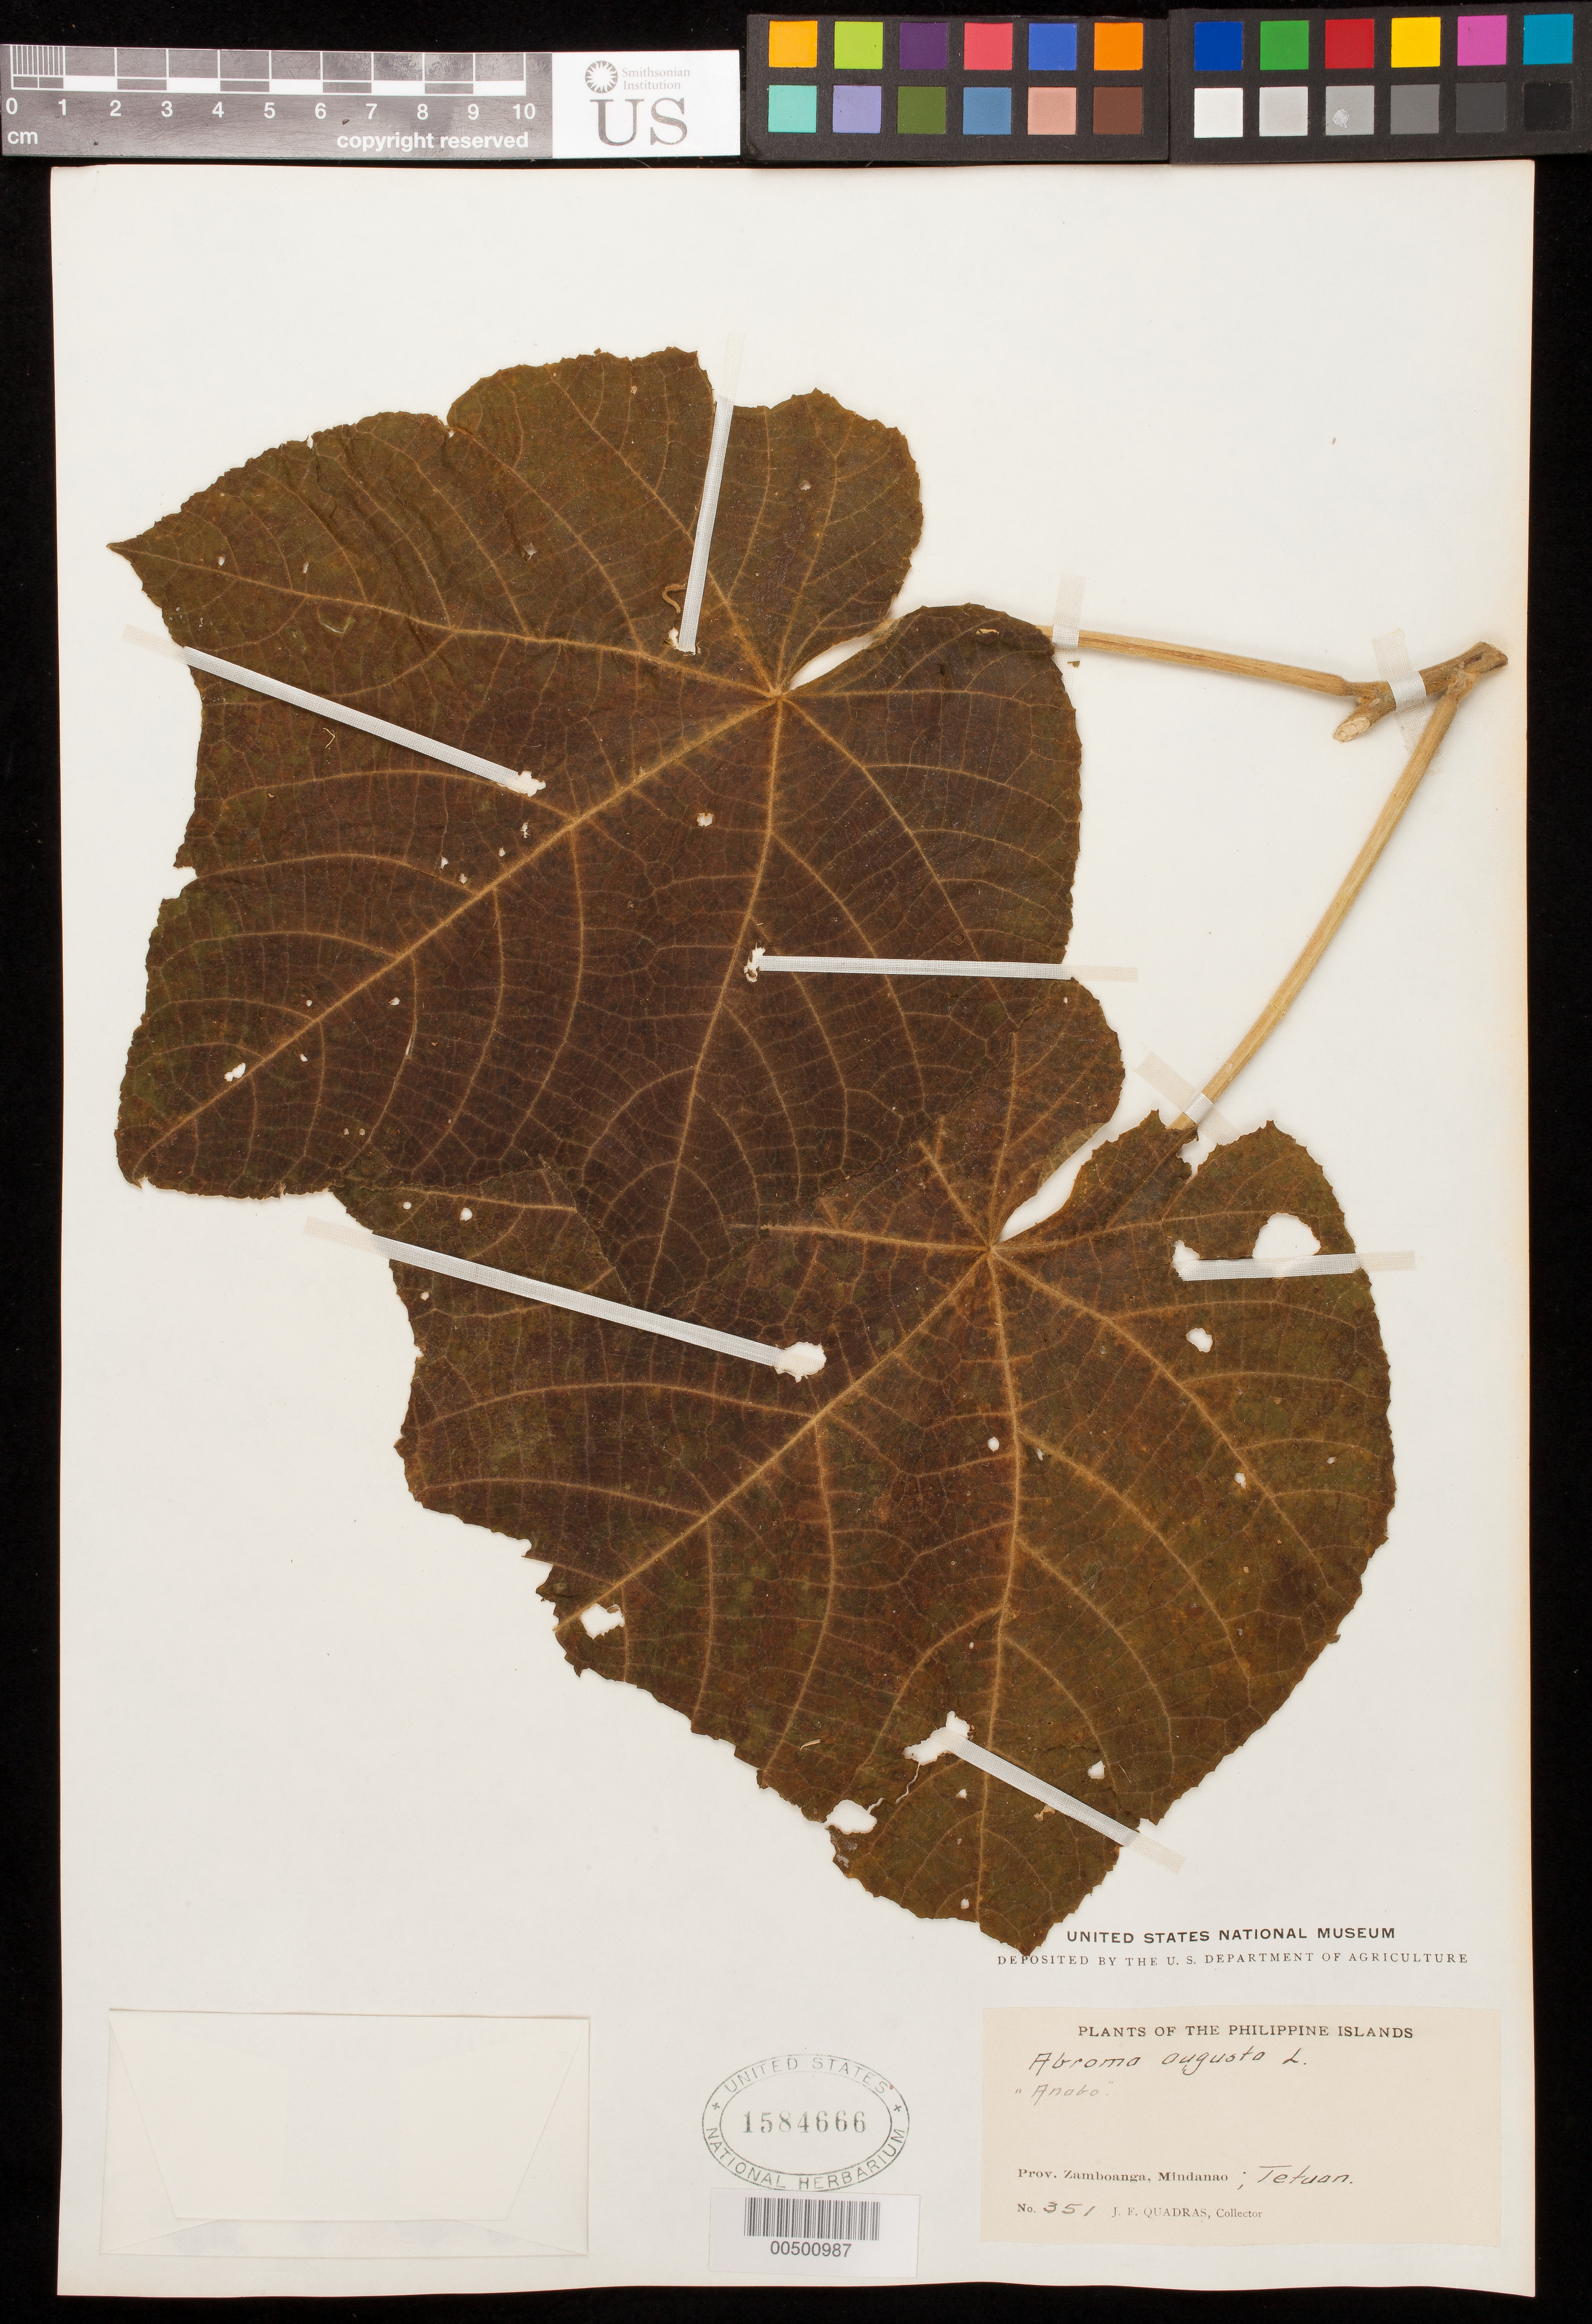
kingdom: Plantae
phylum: Tracheophyta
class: Magnoliopsida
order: Malvales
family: Malvaceae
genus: Abroma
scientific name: Abroma augusta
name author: (L.) L. f.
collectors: J. Quadras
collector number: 351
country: Philippines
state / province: Zamboanga Peninsula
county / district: Zamboanga del Sur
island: Mindanao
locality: Zamboanga City, Tetuan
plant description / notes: Common name: Auabo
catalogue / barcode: US 1584666